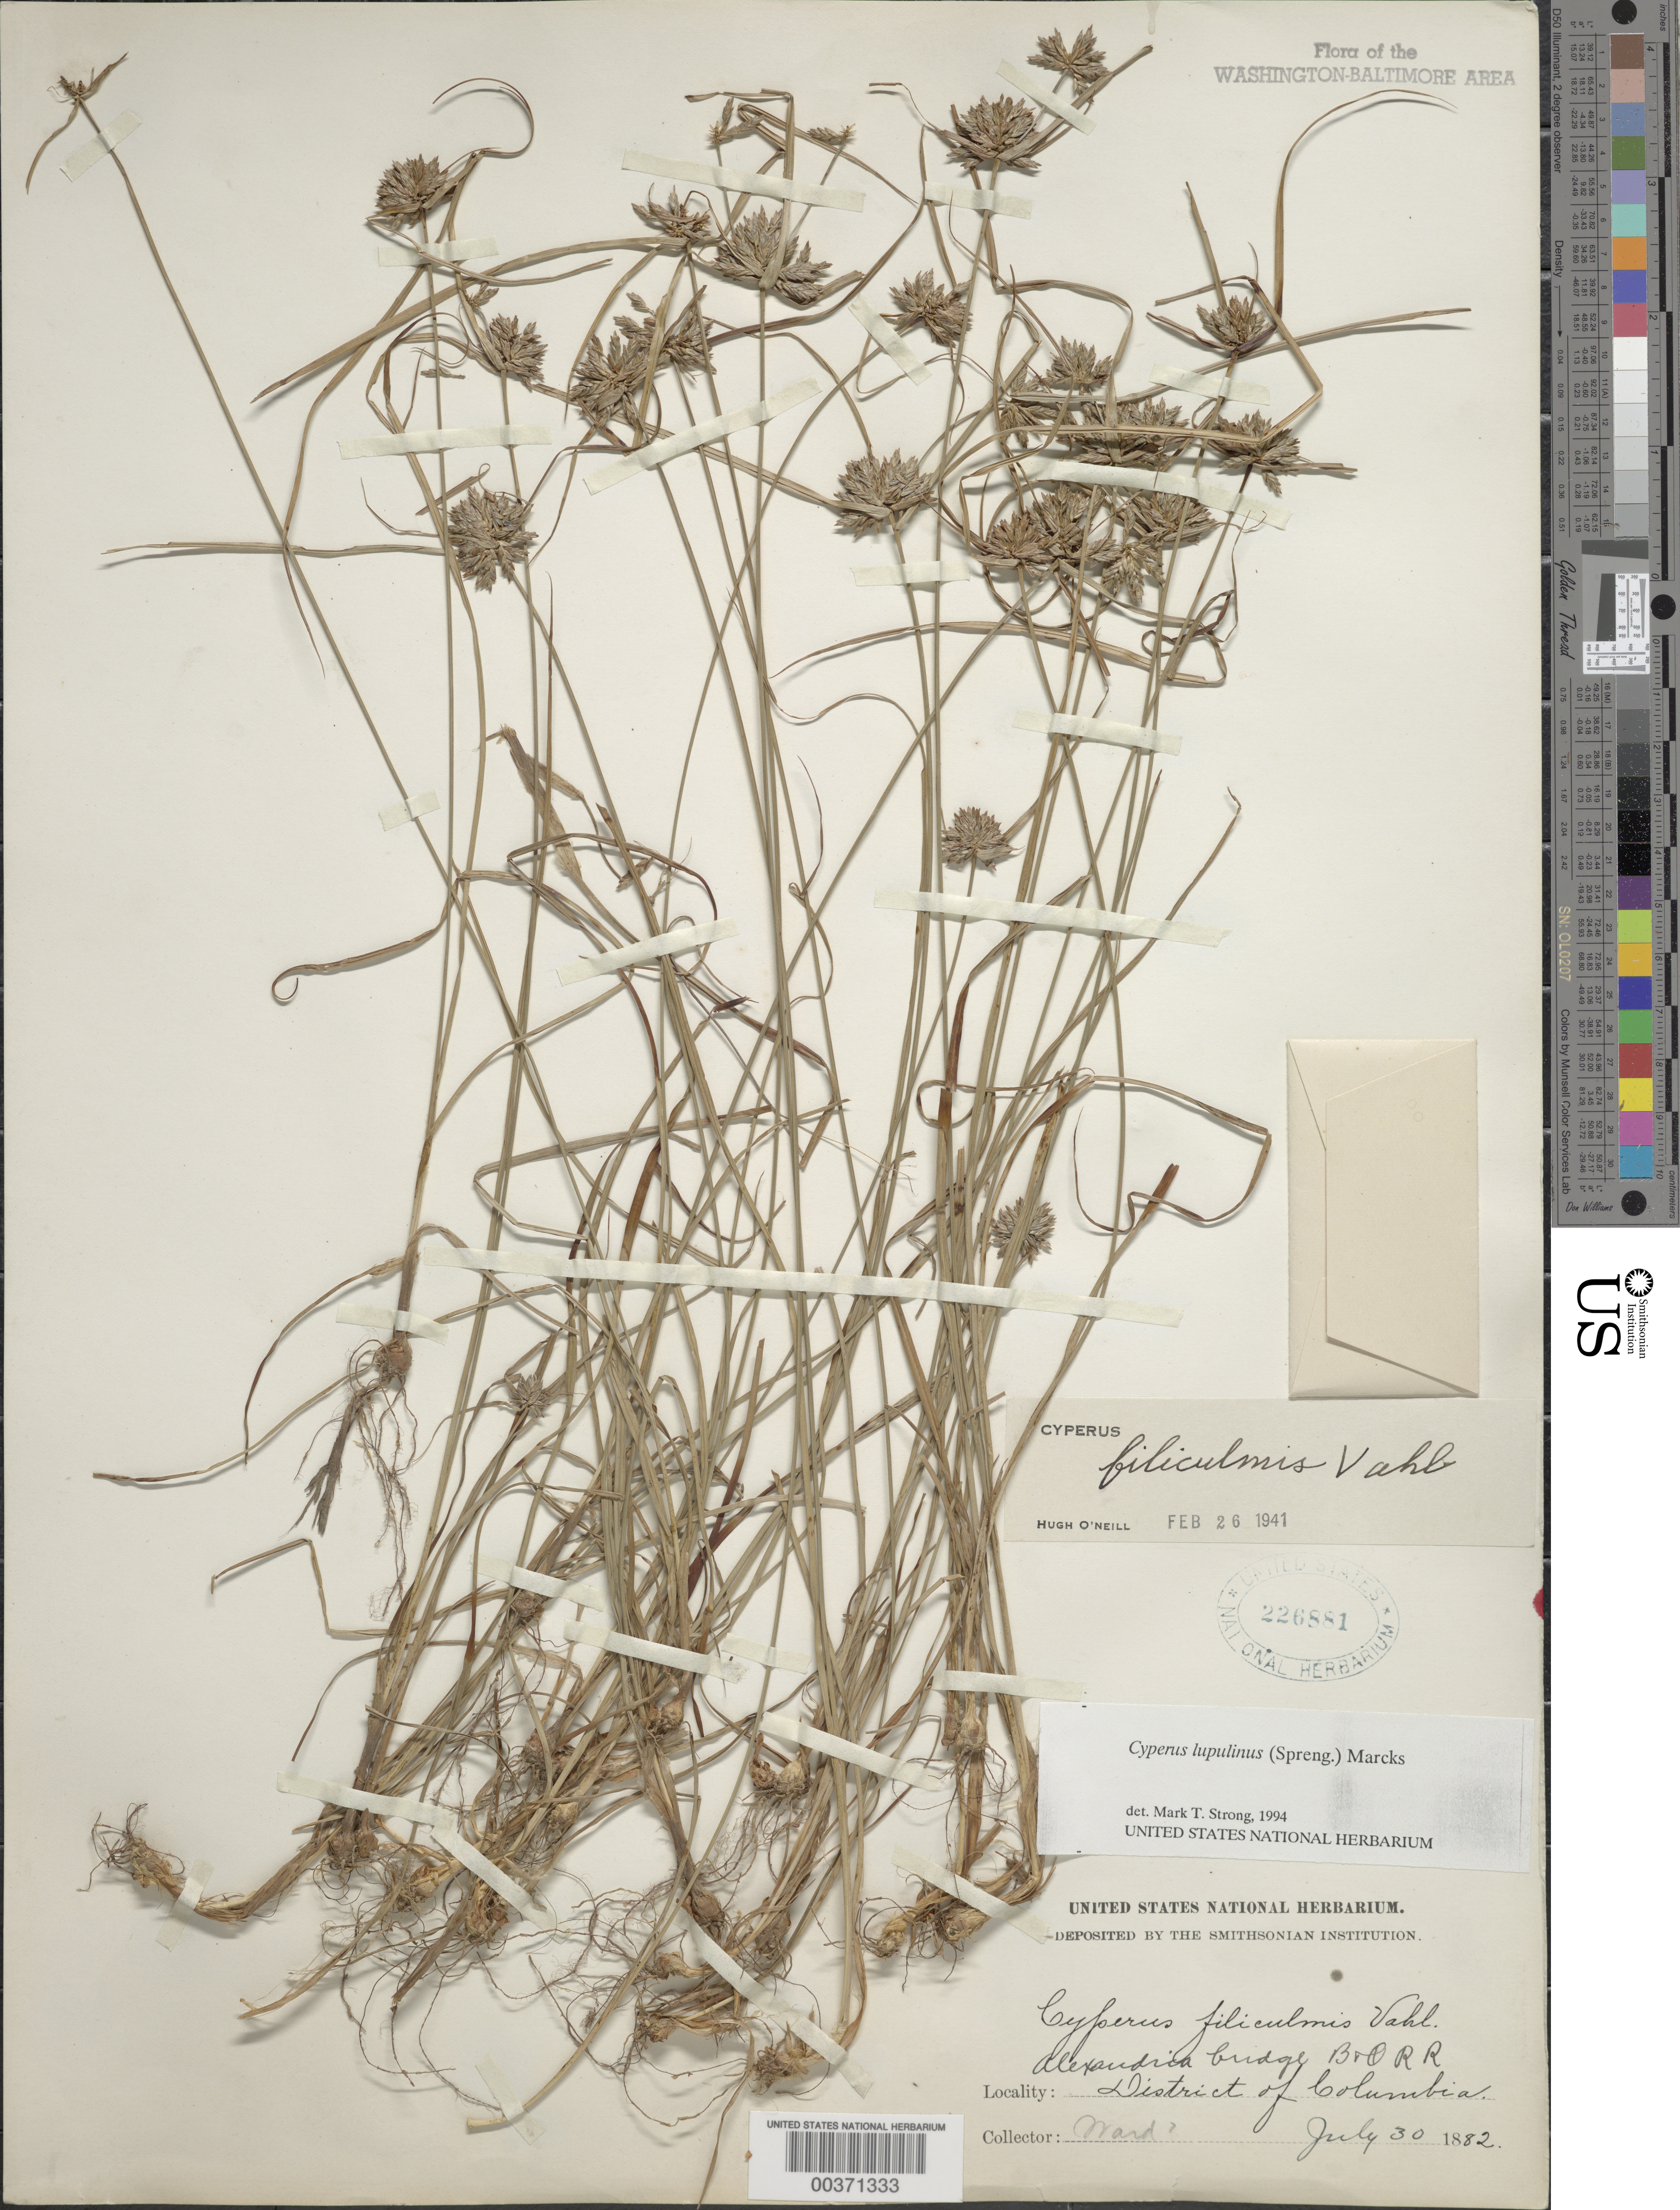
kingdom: Plantae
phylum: Tracheophyta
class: Liliopsida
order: Poales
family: Cyperaceae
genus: Cyperus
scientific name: Cyperus lupulinus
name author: (Spreng.) Marcks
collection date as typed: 30 Jul 1882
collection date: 1882-07-30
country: United States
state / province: District of Columbia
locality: Alexandria Bridge, B & O Rr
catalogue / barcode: US 226881